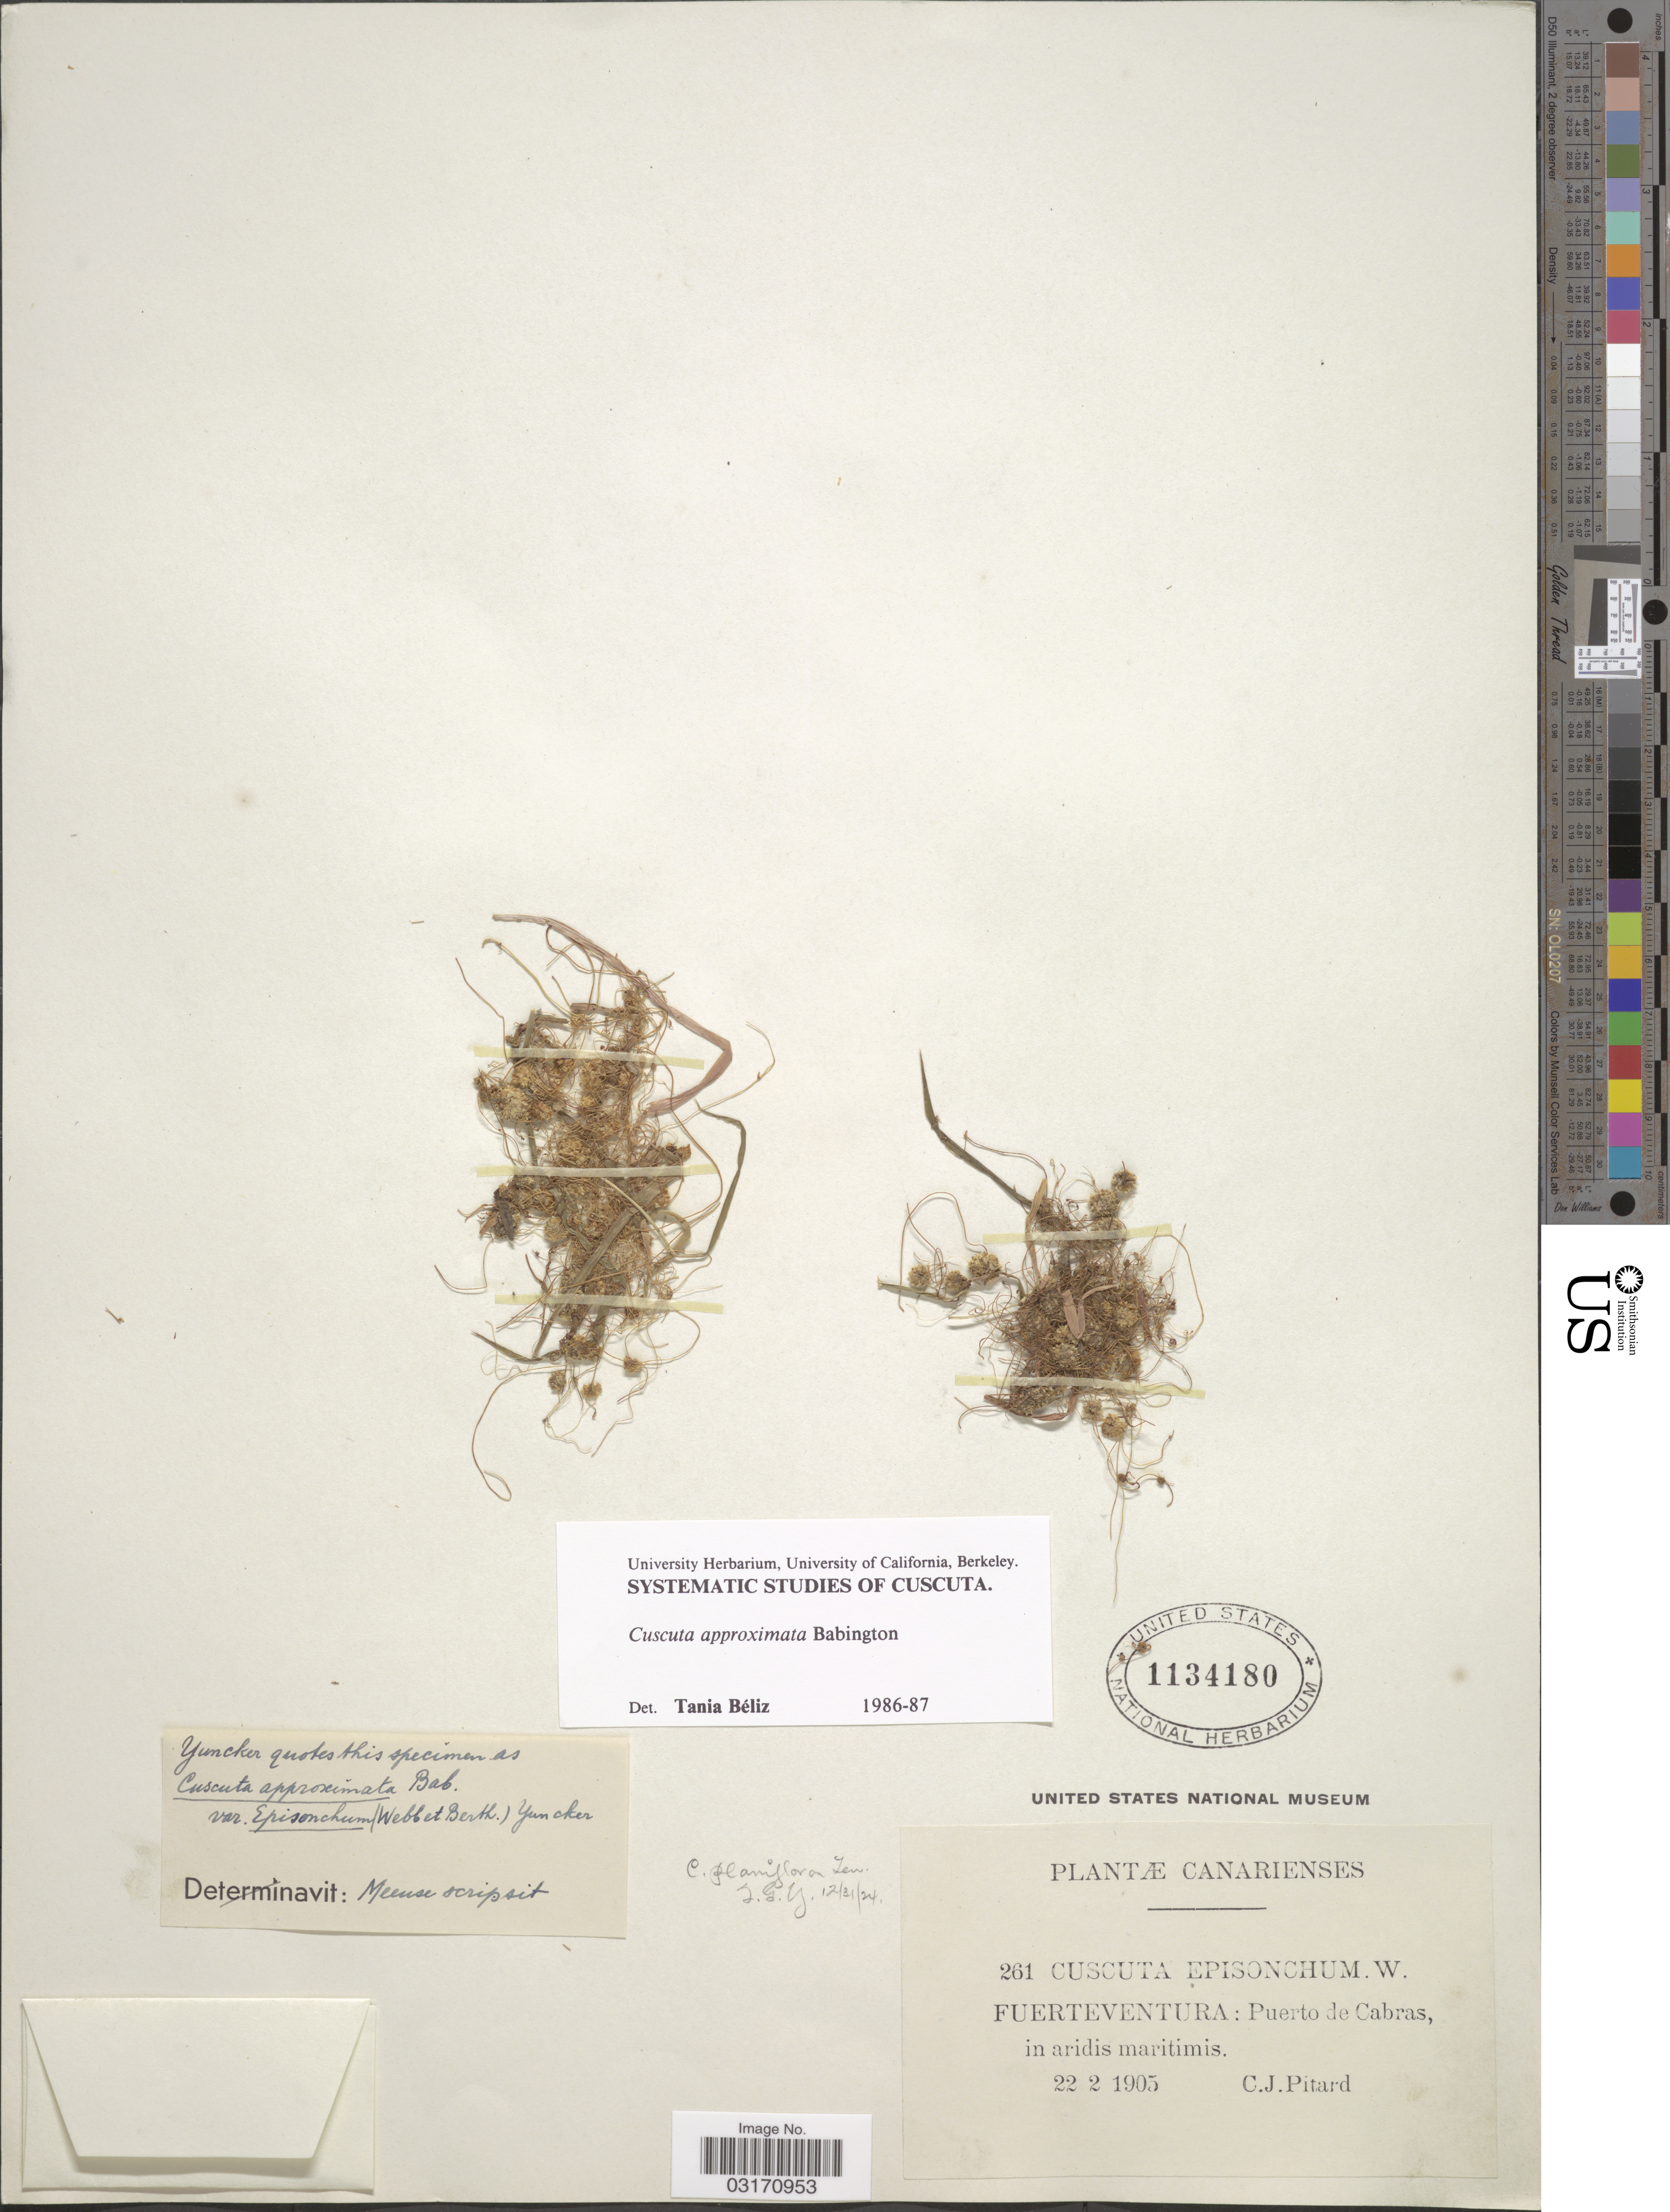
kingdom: Plantae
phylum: Tracheophyta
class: Magnoliopsida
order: Solanales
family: Convolvulaceae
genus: Cuscuta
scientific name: Cuscuta approximata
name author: Bab.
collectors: C. Pitard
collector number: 261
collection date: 1905-02-22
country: Spain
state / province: Canarias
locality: Canarienses. Fuerteventura: Puerto de Cabras, in aridis maritimis.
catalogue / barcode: US 1134180